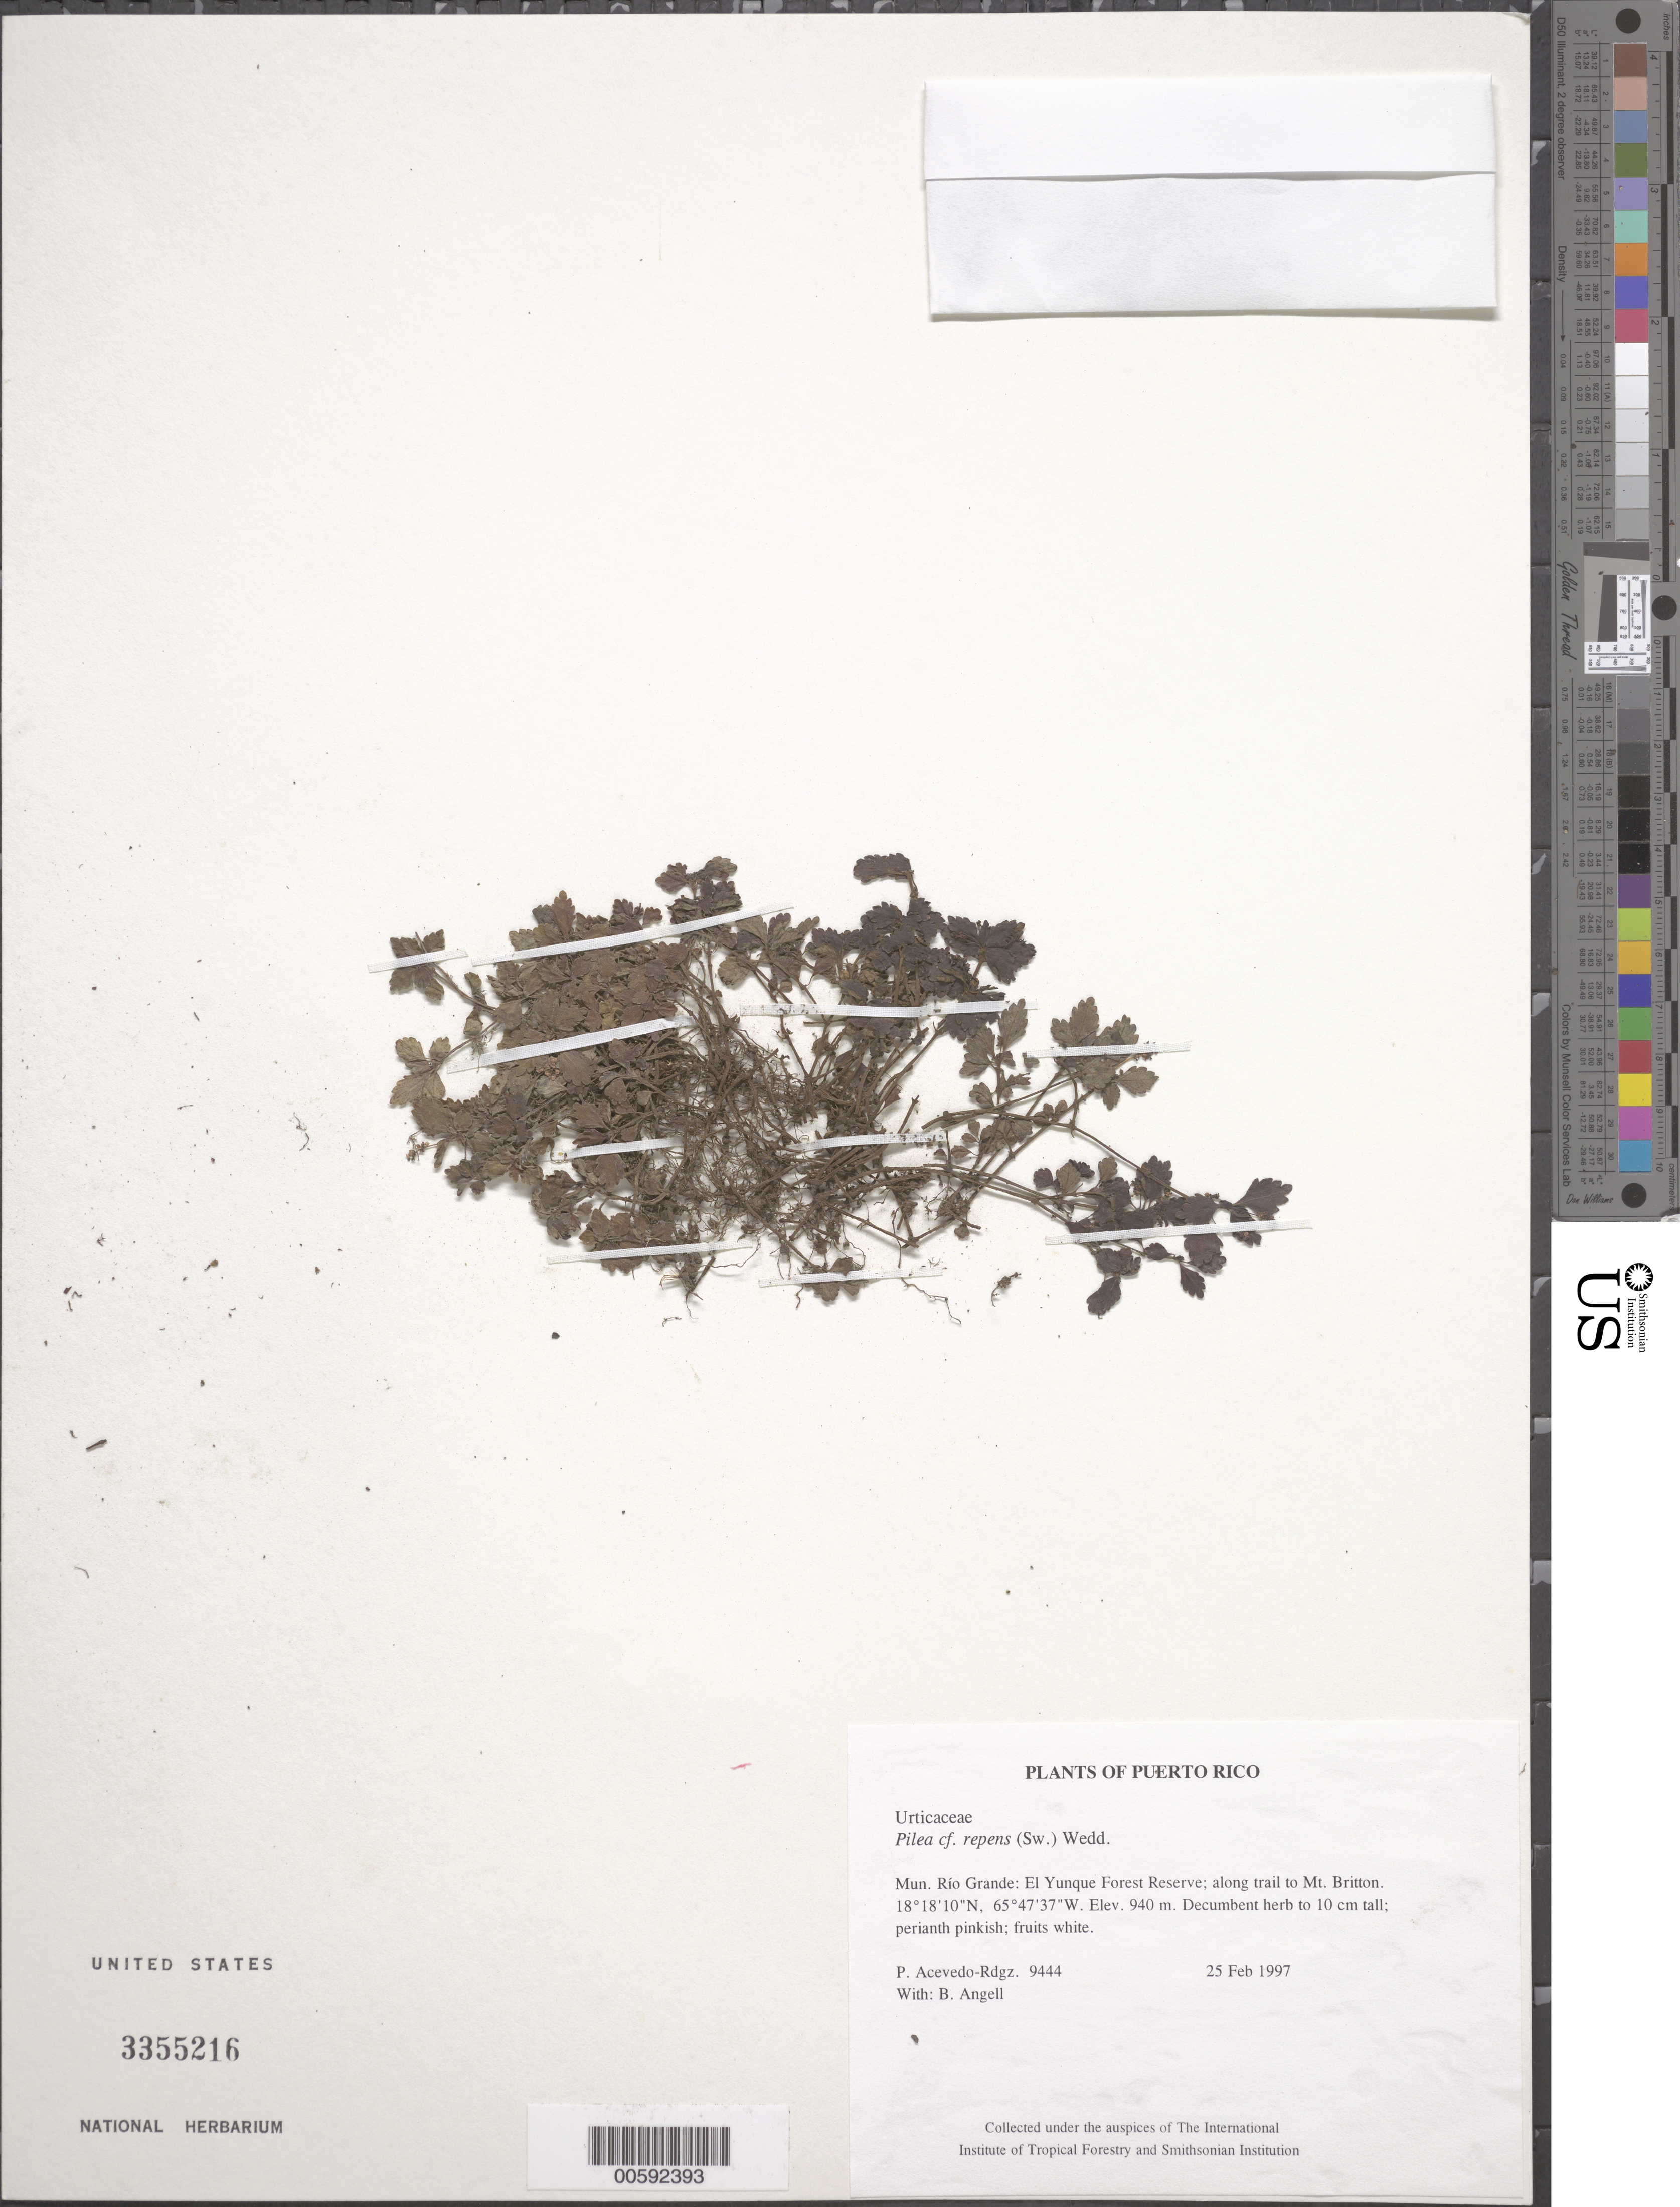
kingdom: Plantae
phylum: Tracheophyta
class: Magnoliopsida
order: Rosales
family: Urticaceae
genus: Pilea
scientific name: Pilea repens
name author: (Sw.) Wedd.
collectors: P. Acevedo-Rodr. & Bobbi Angell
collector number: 9444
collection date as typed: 25 Feb 1997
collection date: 1997-02-25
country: Puerto Rico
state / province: Río Grande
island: Puerto Rico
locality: Río Grande: El Yunque Forest Reserve; along trail to Mt. Britton.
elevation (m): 940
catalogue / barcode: US 3355216